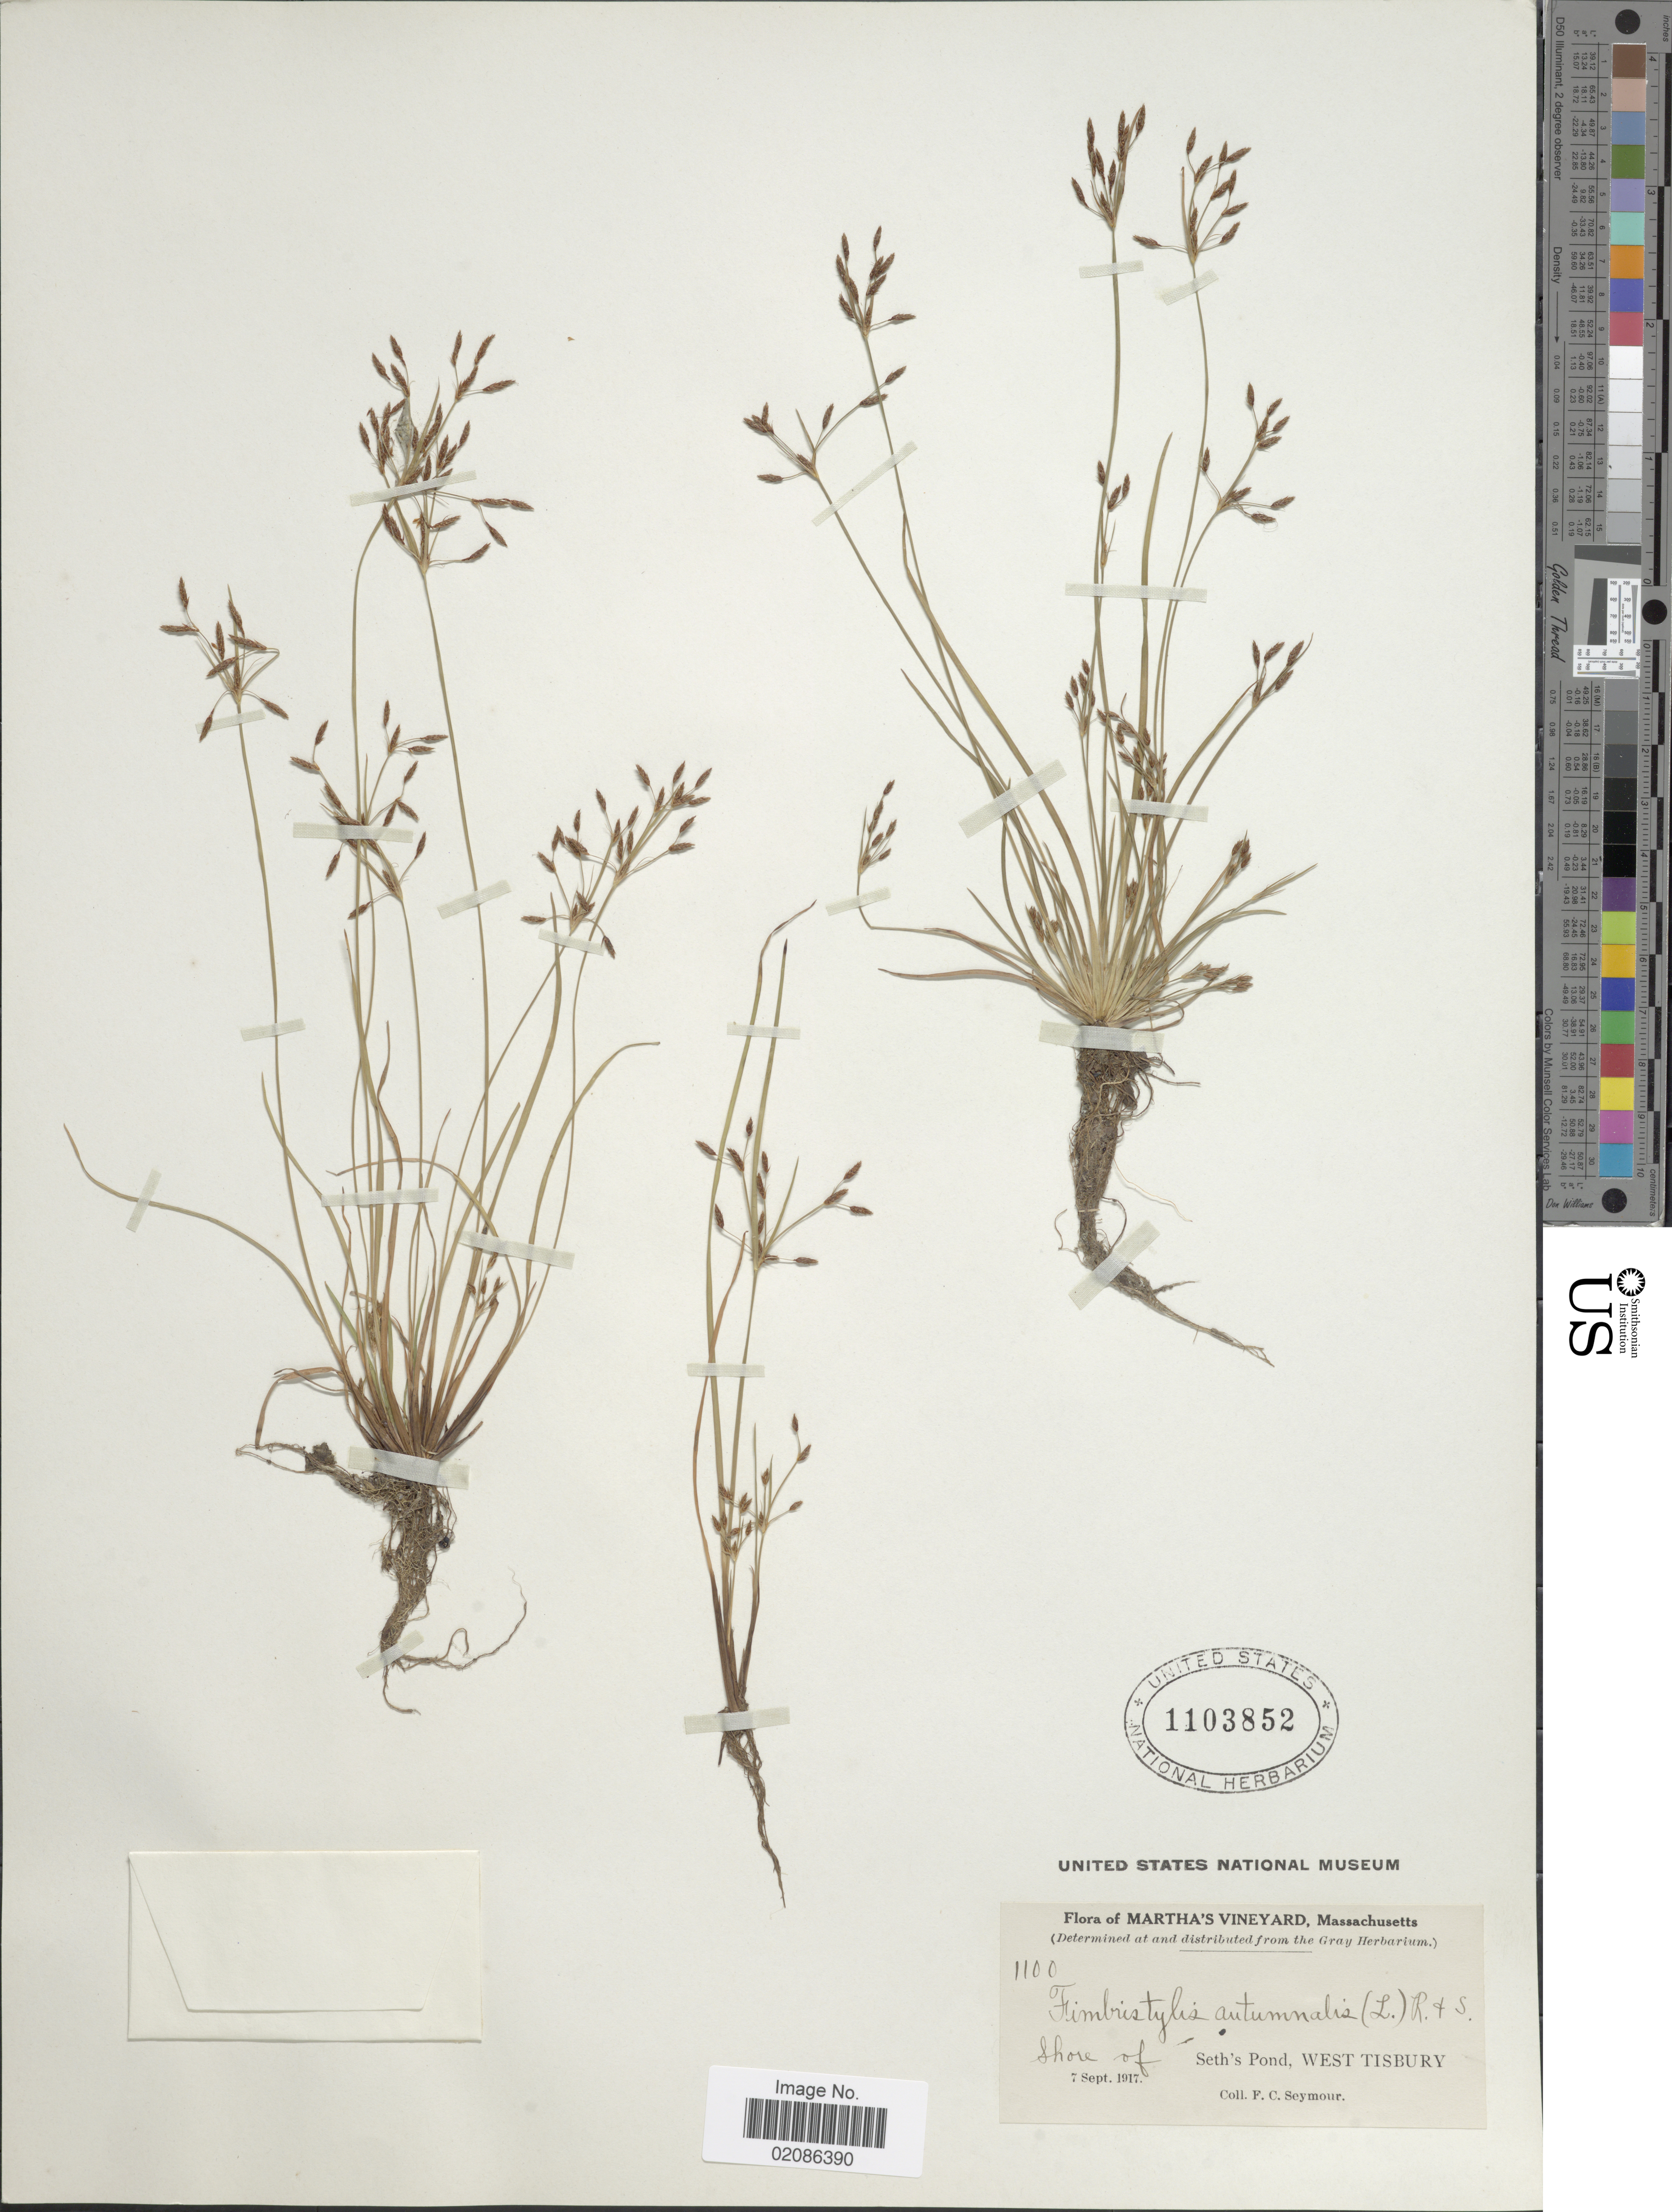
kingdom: Plantae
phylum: Tracheophyta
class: Liliopsida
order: Poales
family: Cyperaceae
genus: Fimbristylis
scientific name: Fimbristylis autumnalis (L.) Roem. & Schult.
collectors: F. C. Seymour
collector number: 1100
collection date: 1917-09-07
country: United States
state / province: Massachusetts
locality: Martha's Vineyard, Shore of Seth's Pond, West Tisbury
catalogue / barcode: US 1103852